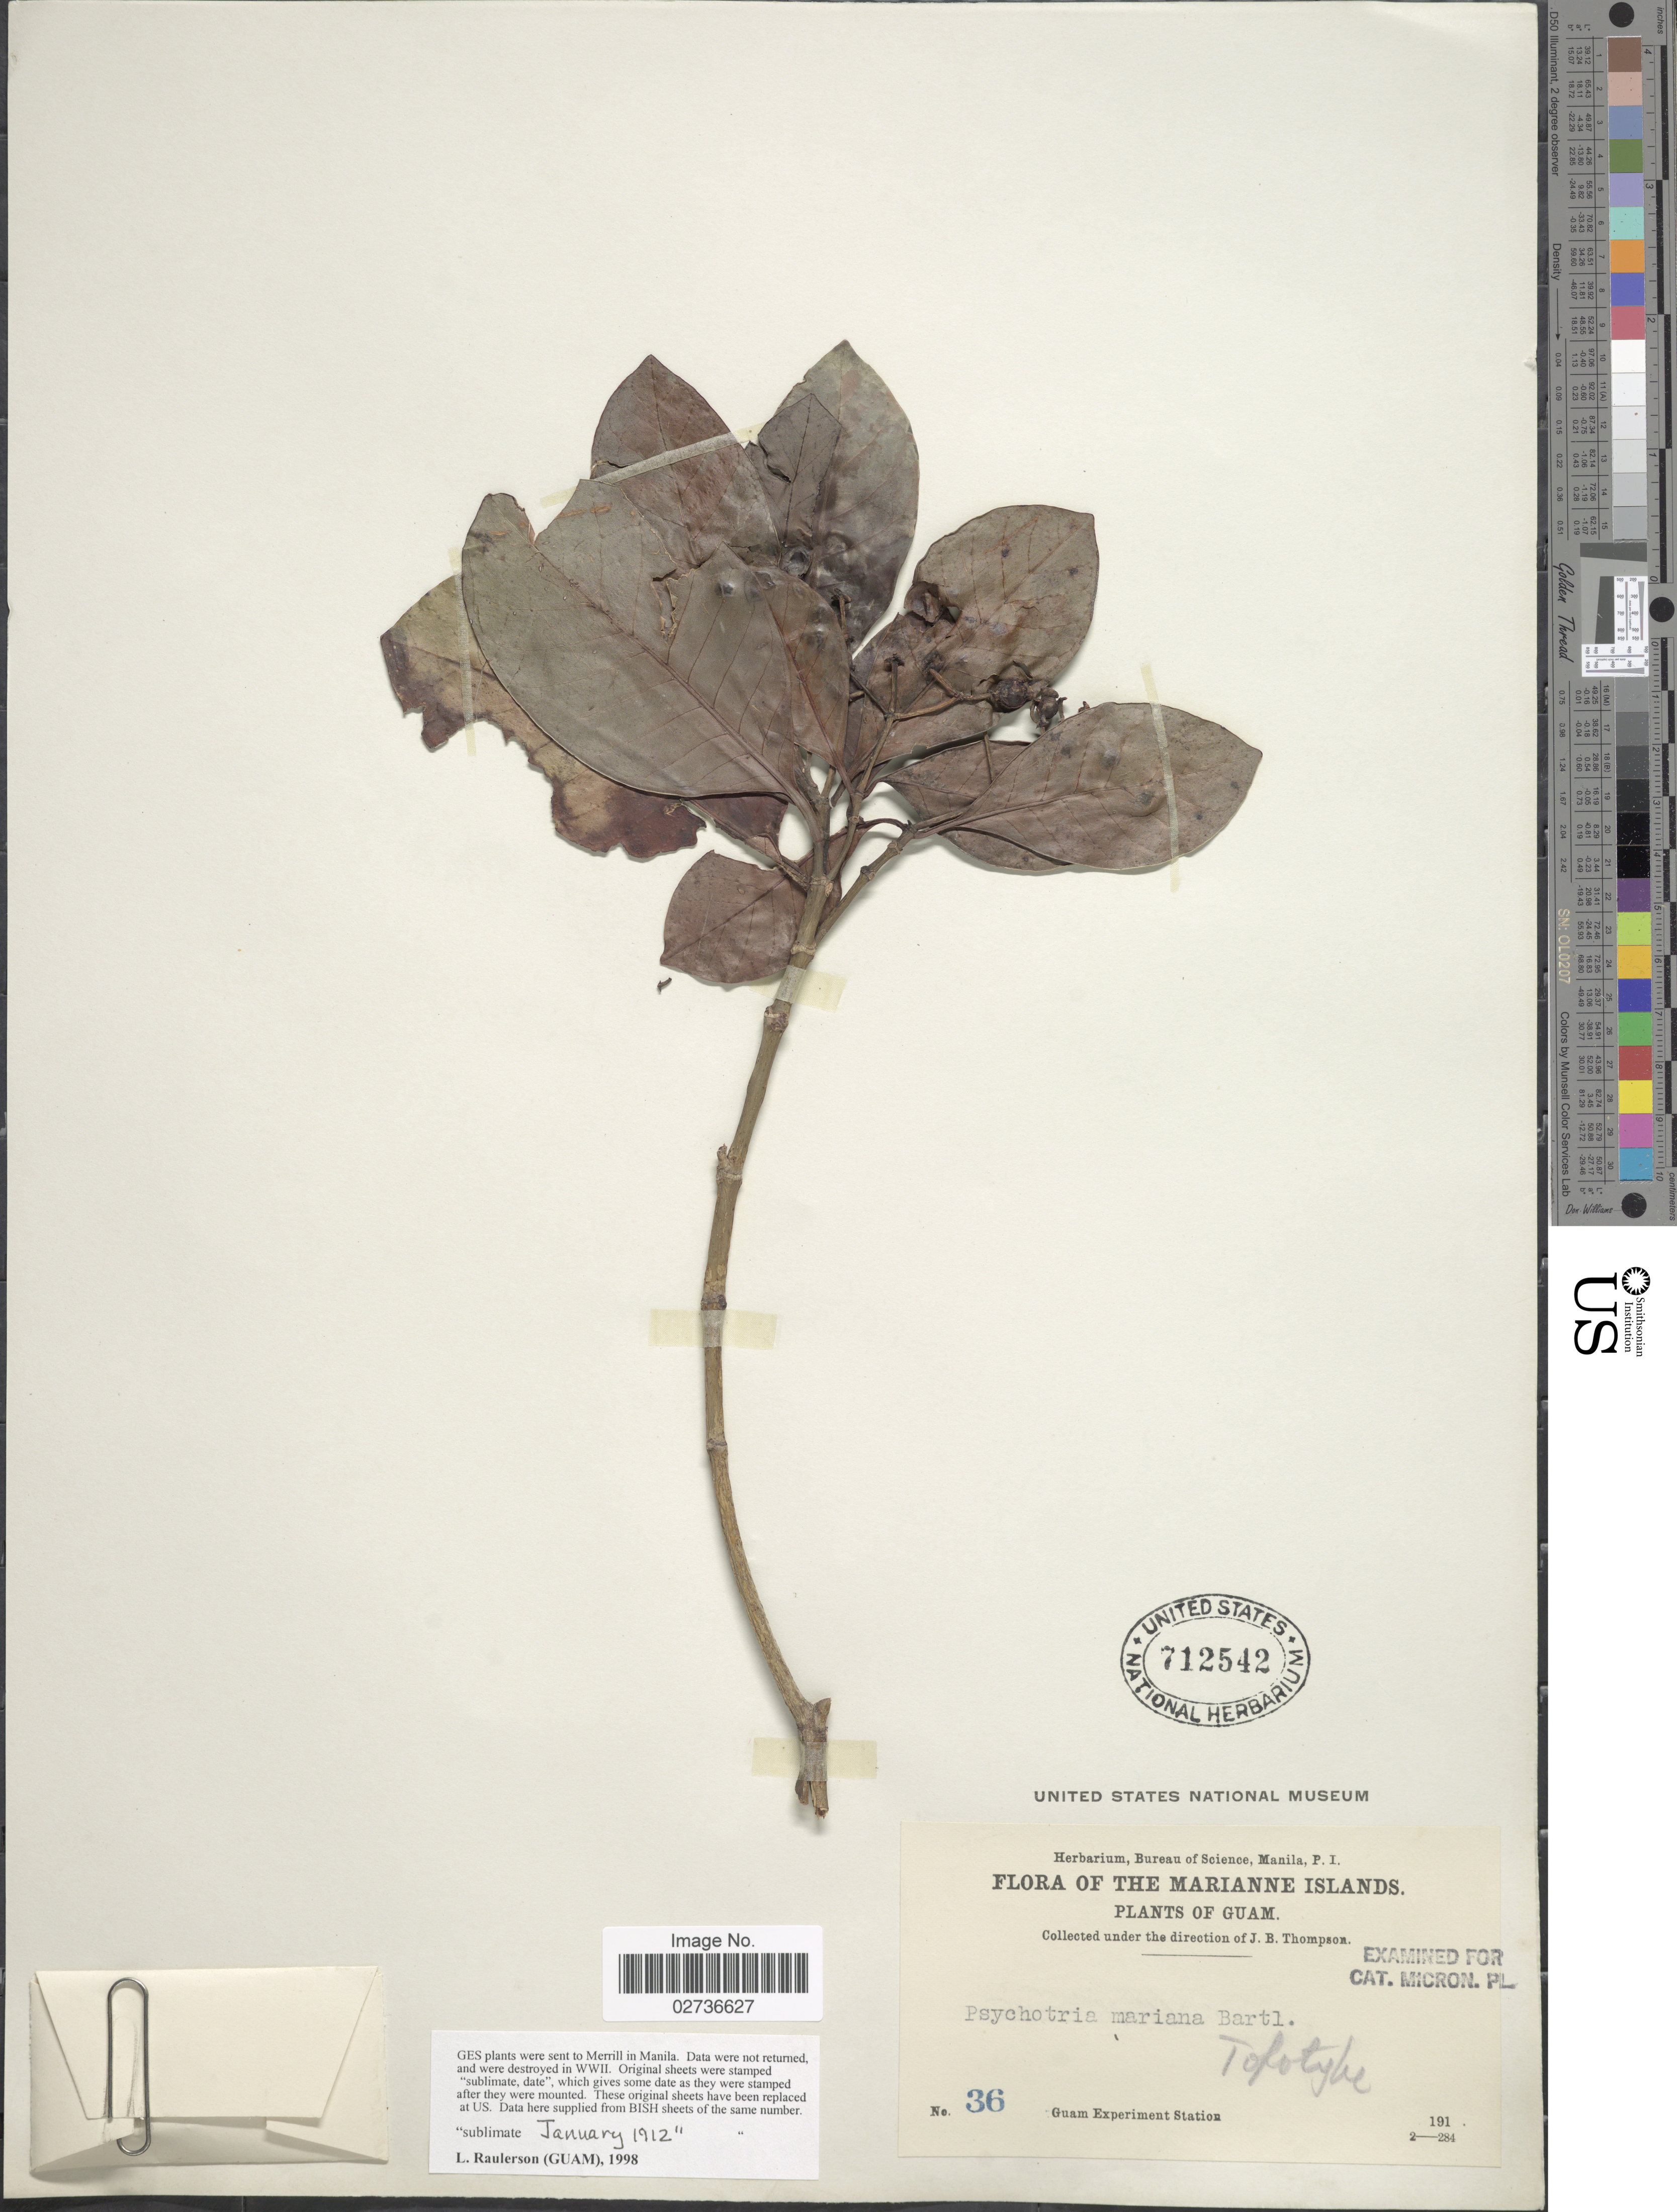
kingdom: Plantae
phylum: Tracheophyta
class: Magnoliopsida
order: Gentianales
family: Rubiaceae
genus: Psychotria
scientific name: Psychotria mariana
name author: Bartl. ex DC.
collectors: Guam Exp. Sta.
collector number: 36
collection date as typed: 191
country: Guam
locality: The Marianne Islands, Guam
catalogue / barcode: US 712542